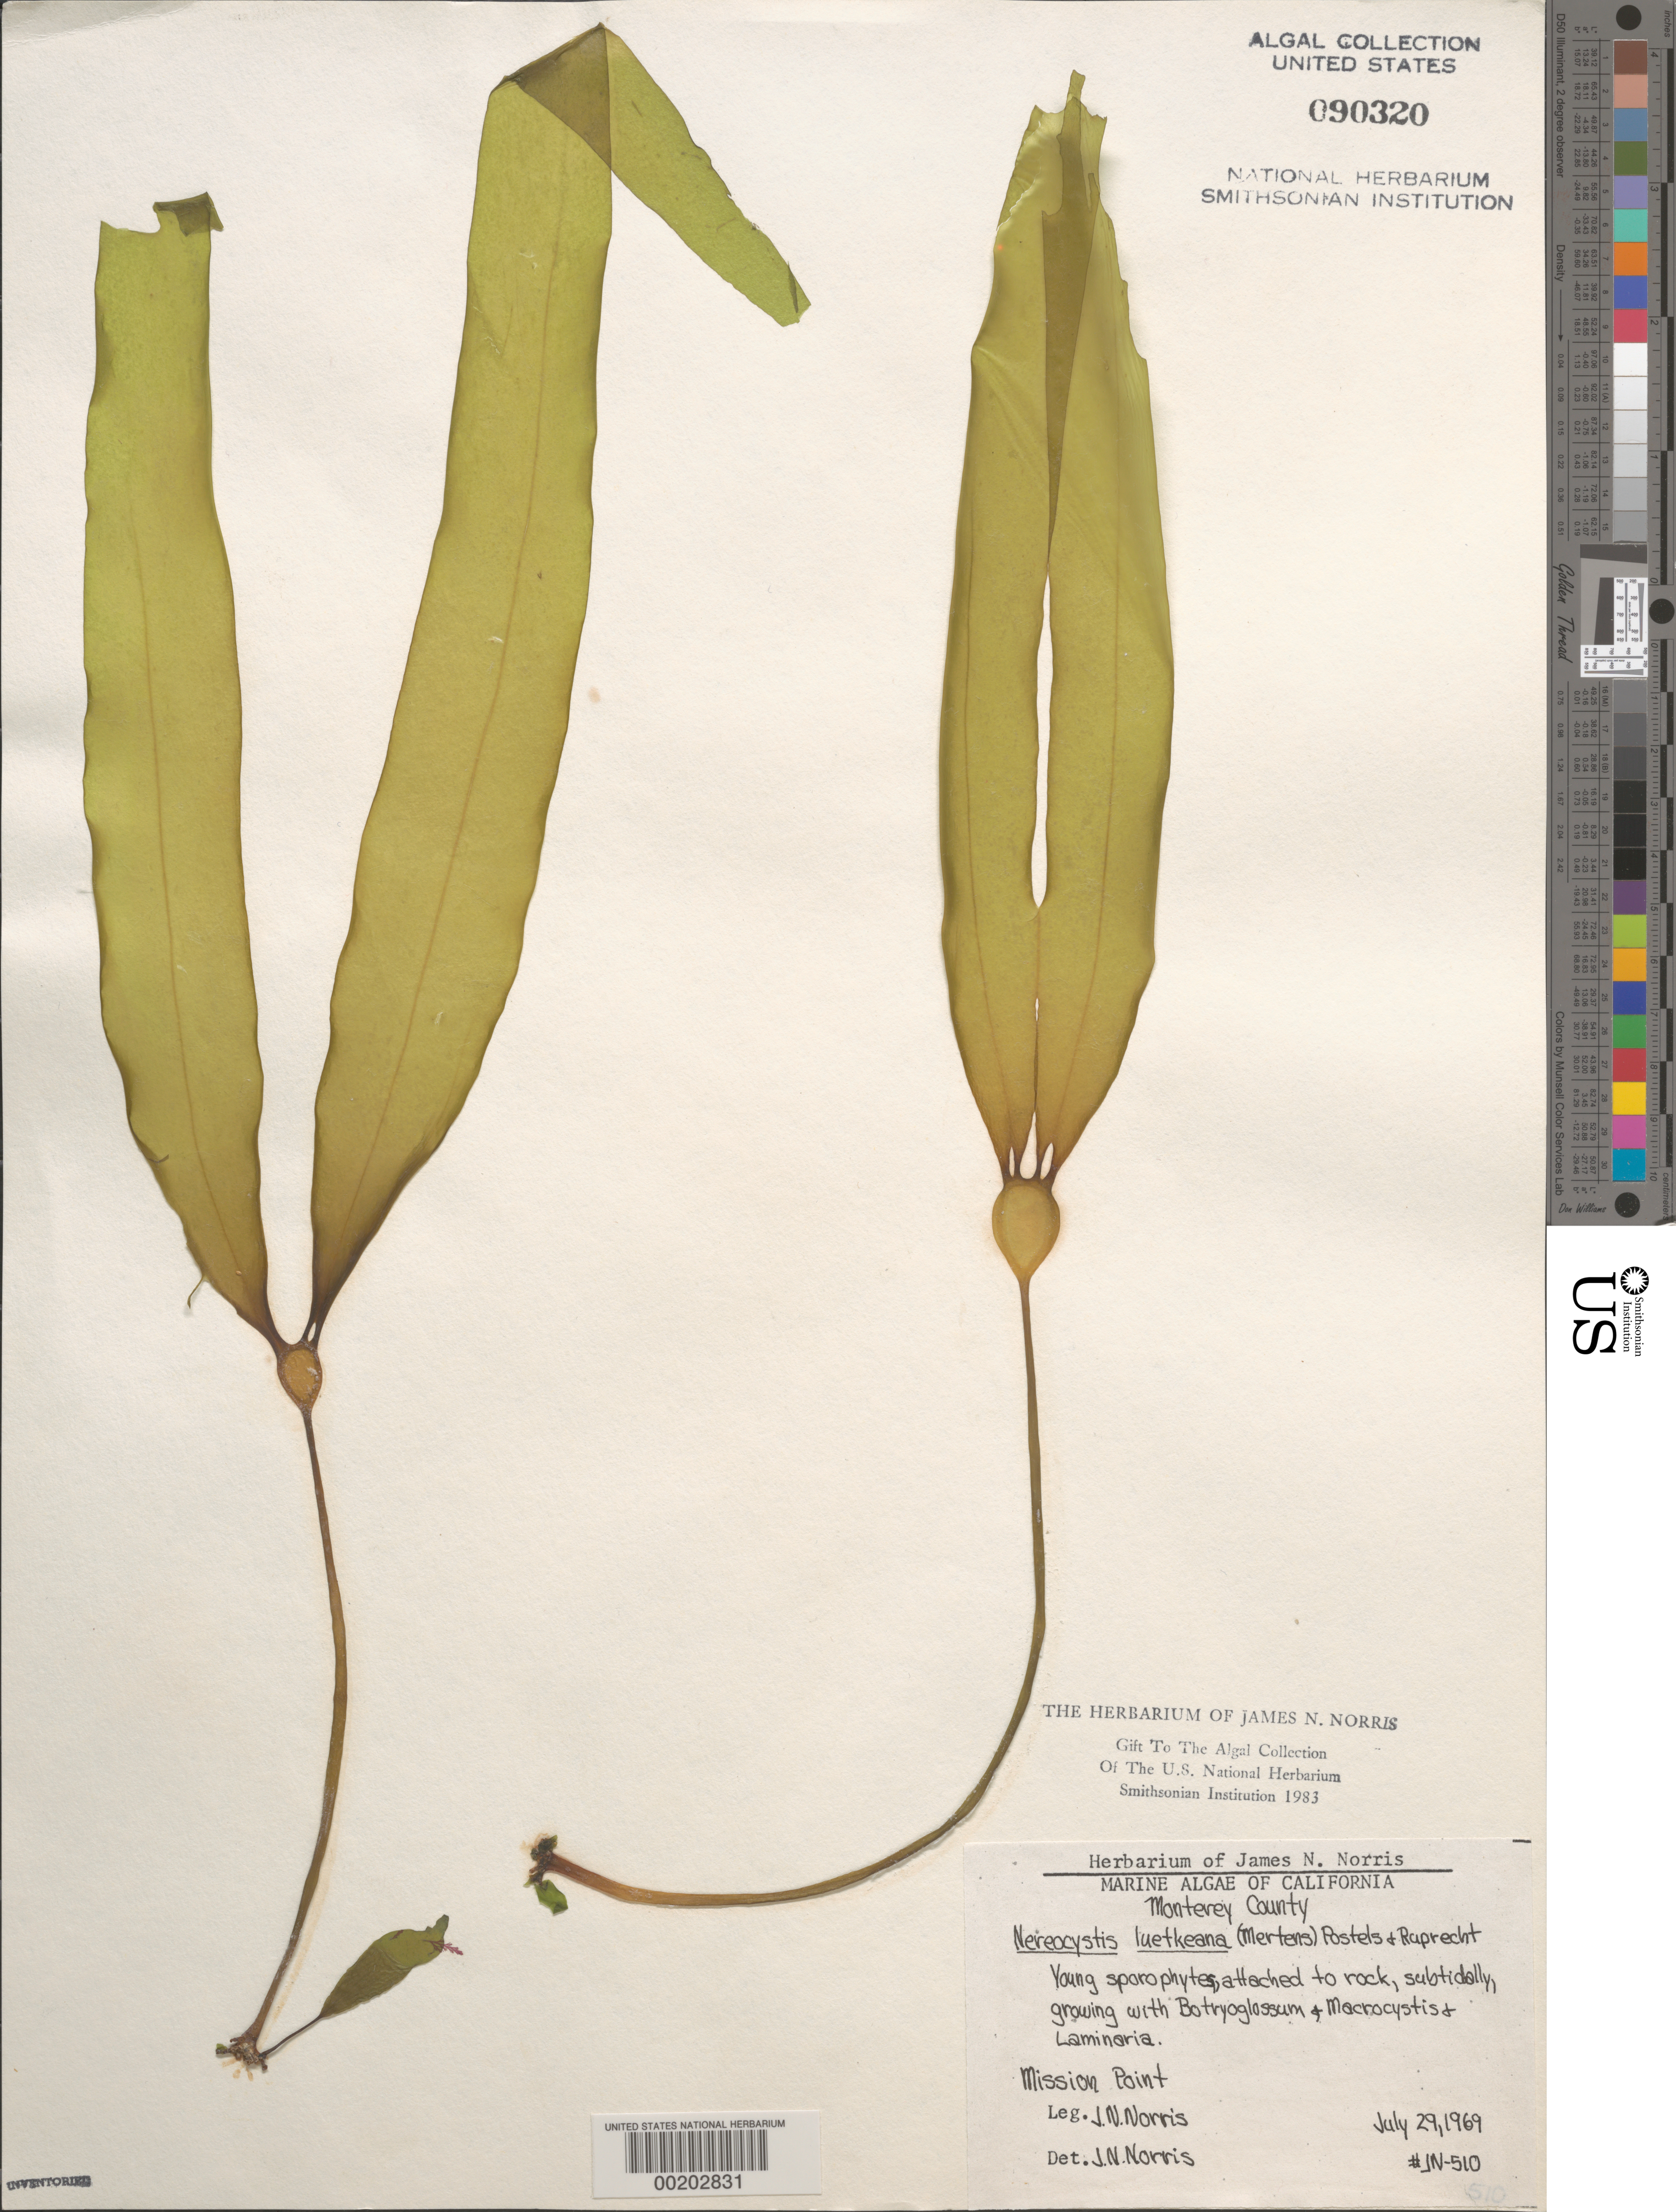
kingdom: Chromista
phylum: Ochrophyta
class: Phaeophyceae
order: Laminariales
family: Laminariaceae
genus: Nereocystis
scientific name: Nereocystis luetkeana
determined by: Norris, James N.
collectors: J. N. Norris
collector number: JN-510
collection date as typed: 29 Jul 1969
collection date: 1969-07-29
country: United States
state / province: California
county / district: Monterey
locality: Mission Point, Carmel Beach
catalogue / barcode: US 90320